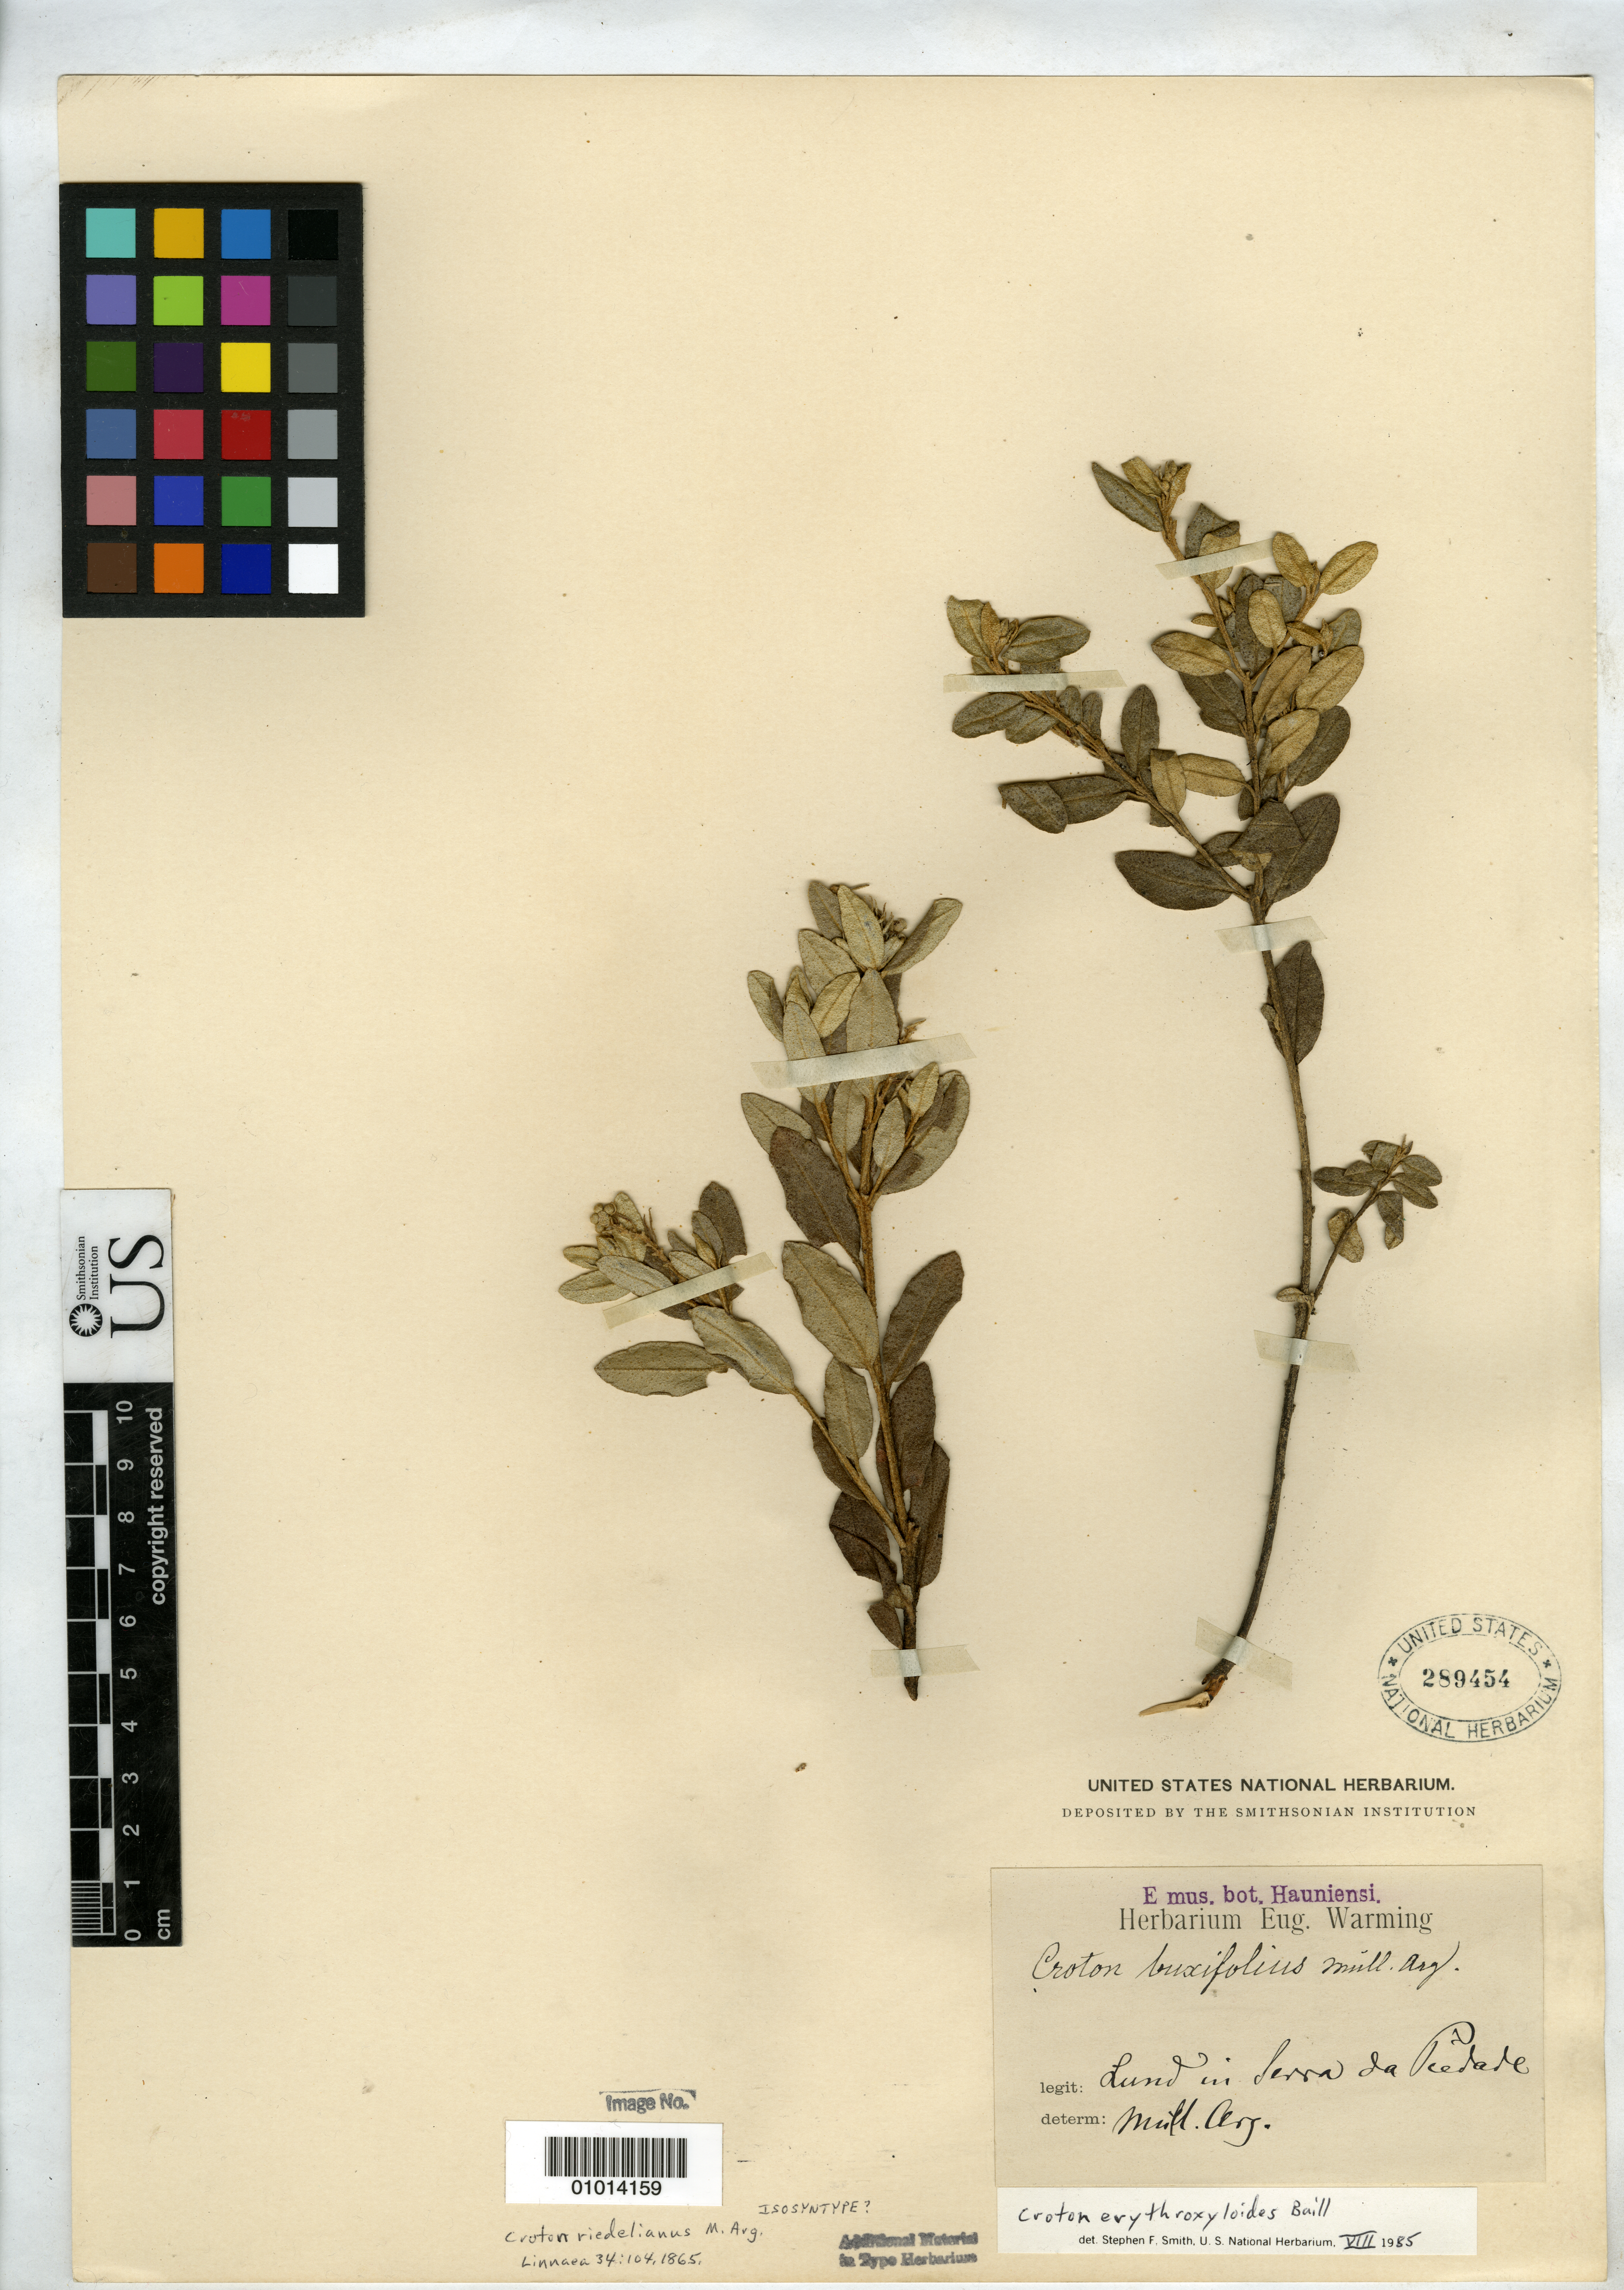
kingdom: Plantae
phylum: Tracheophyta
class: Magnoliopsida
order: Malpighiales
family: Euphorbiaceae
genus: Croton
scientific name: Croton riedelianus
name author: Müll. Arg.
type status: Possible Isosyntype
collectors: L. Riedel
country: Brazil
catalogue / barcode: US 289454